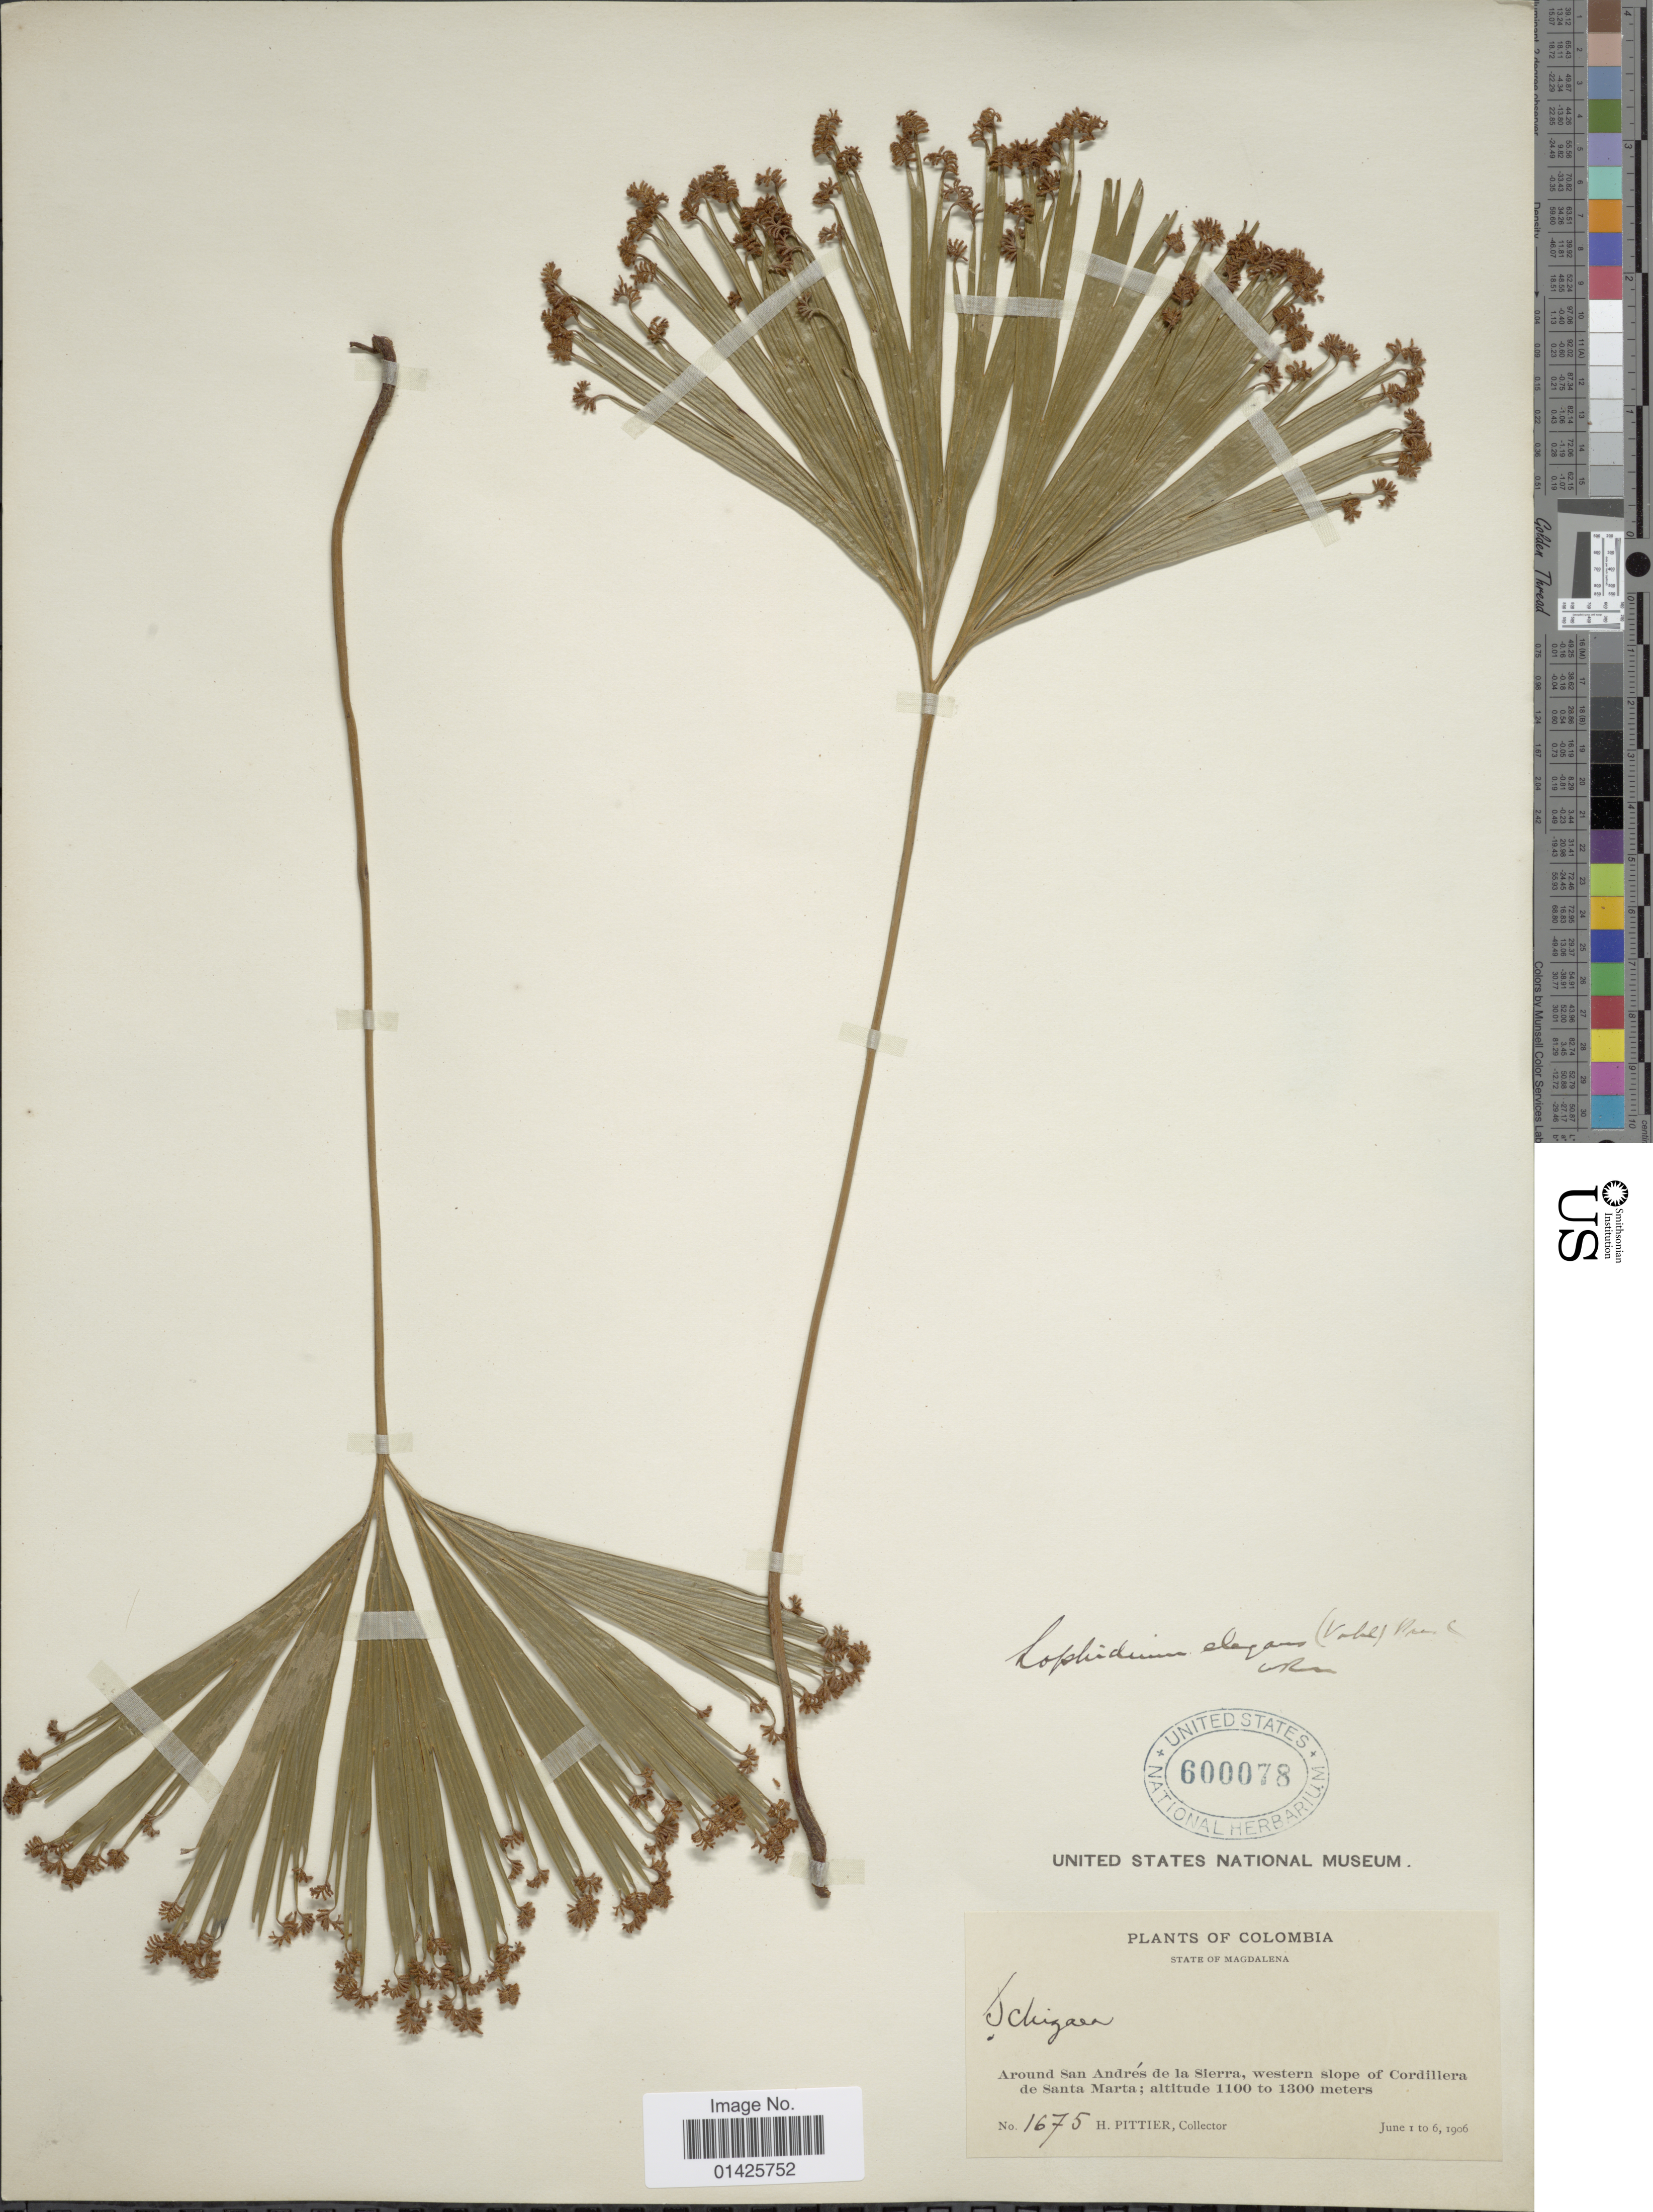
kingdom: Plantae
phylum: Tracheophyta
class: Polypodiopsida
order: Schizaeales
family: Schizaeaceae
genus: Schizaea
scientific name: Schizaea elegans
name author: (Vahl) Sw.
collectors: H. F. Pittier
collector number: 1675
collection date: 1906-06-01/1906-06-06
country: Colombia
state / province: Magdalena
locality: Around San Andrés de la Sterra, western slopes of Cordillera de Santa Marta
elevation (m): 1100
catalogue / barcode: US 600078